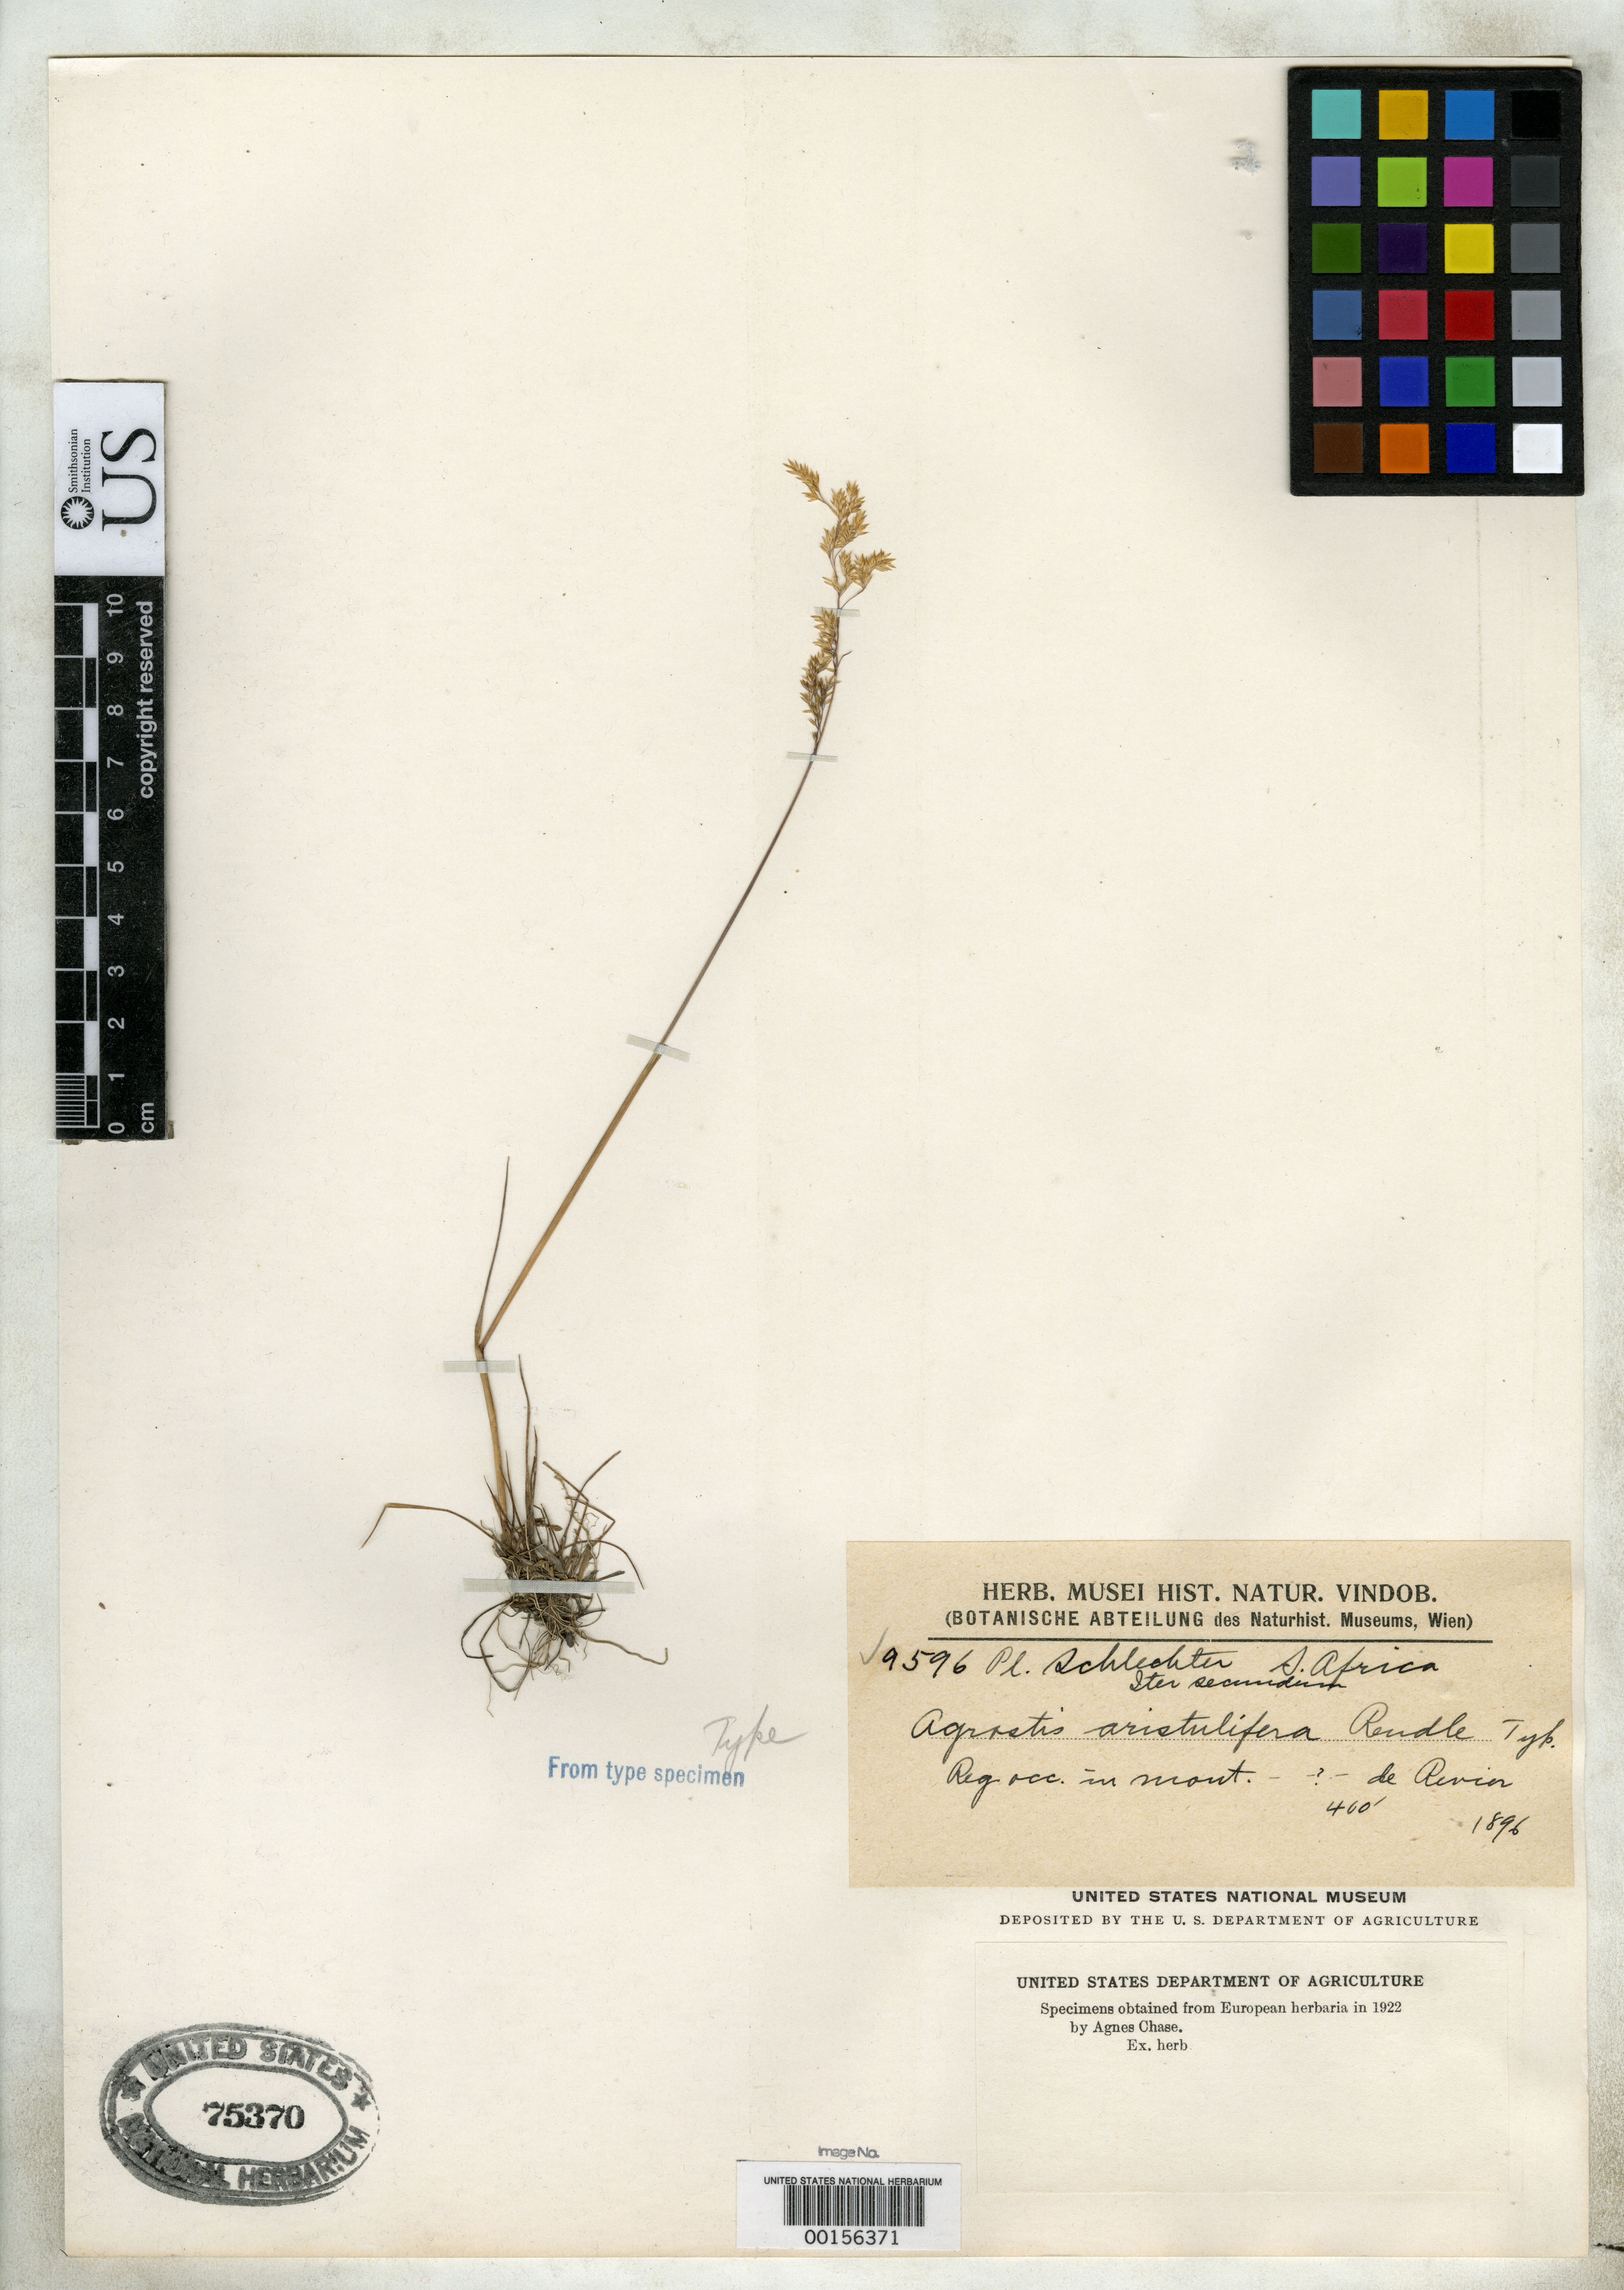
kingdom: Plantae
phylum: Tracheophyta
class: Liliopsida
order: Poales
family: Poaceae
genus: Agrostis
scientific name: Agrostis aristulifera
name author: Rendle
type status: Isotype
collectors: F. R. R. Schlechter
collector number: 9596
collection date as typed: XXXX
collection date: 1896-12-03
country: South Africa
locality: Regio occidentalis, In montibus poue Koude Revier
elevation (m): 122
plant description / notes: From type specimen, ex herb. Vienna. (Contains complete plant.) Types from this publication were collected 1897-1898 according to introduction.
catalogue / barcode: US 75370